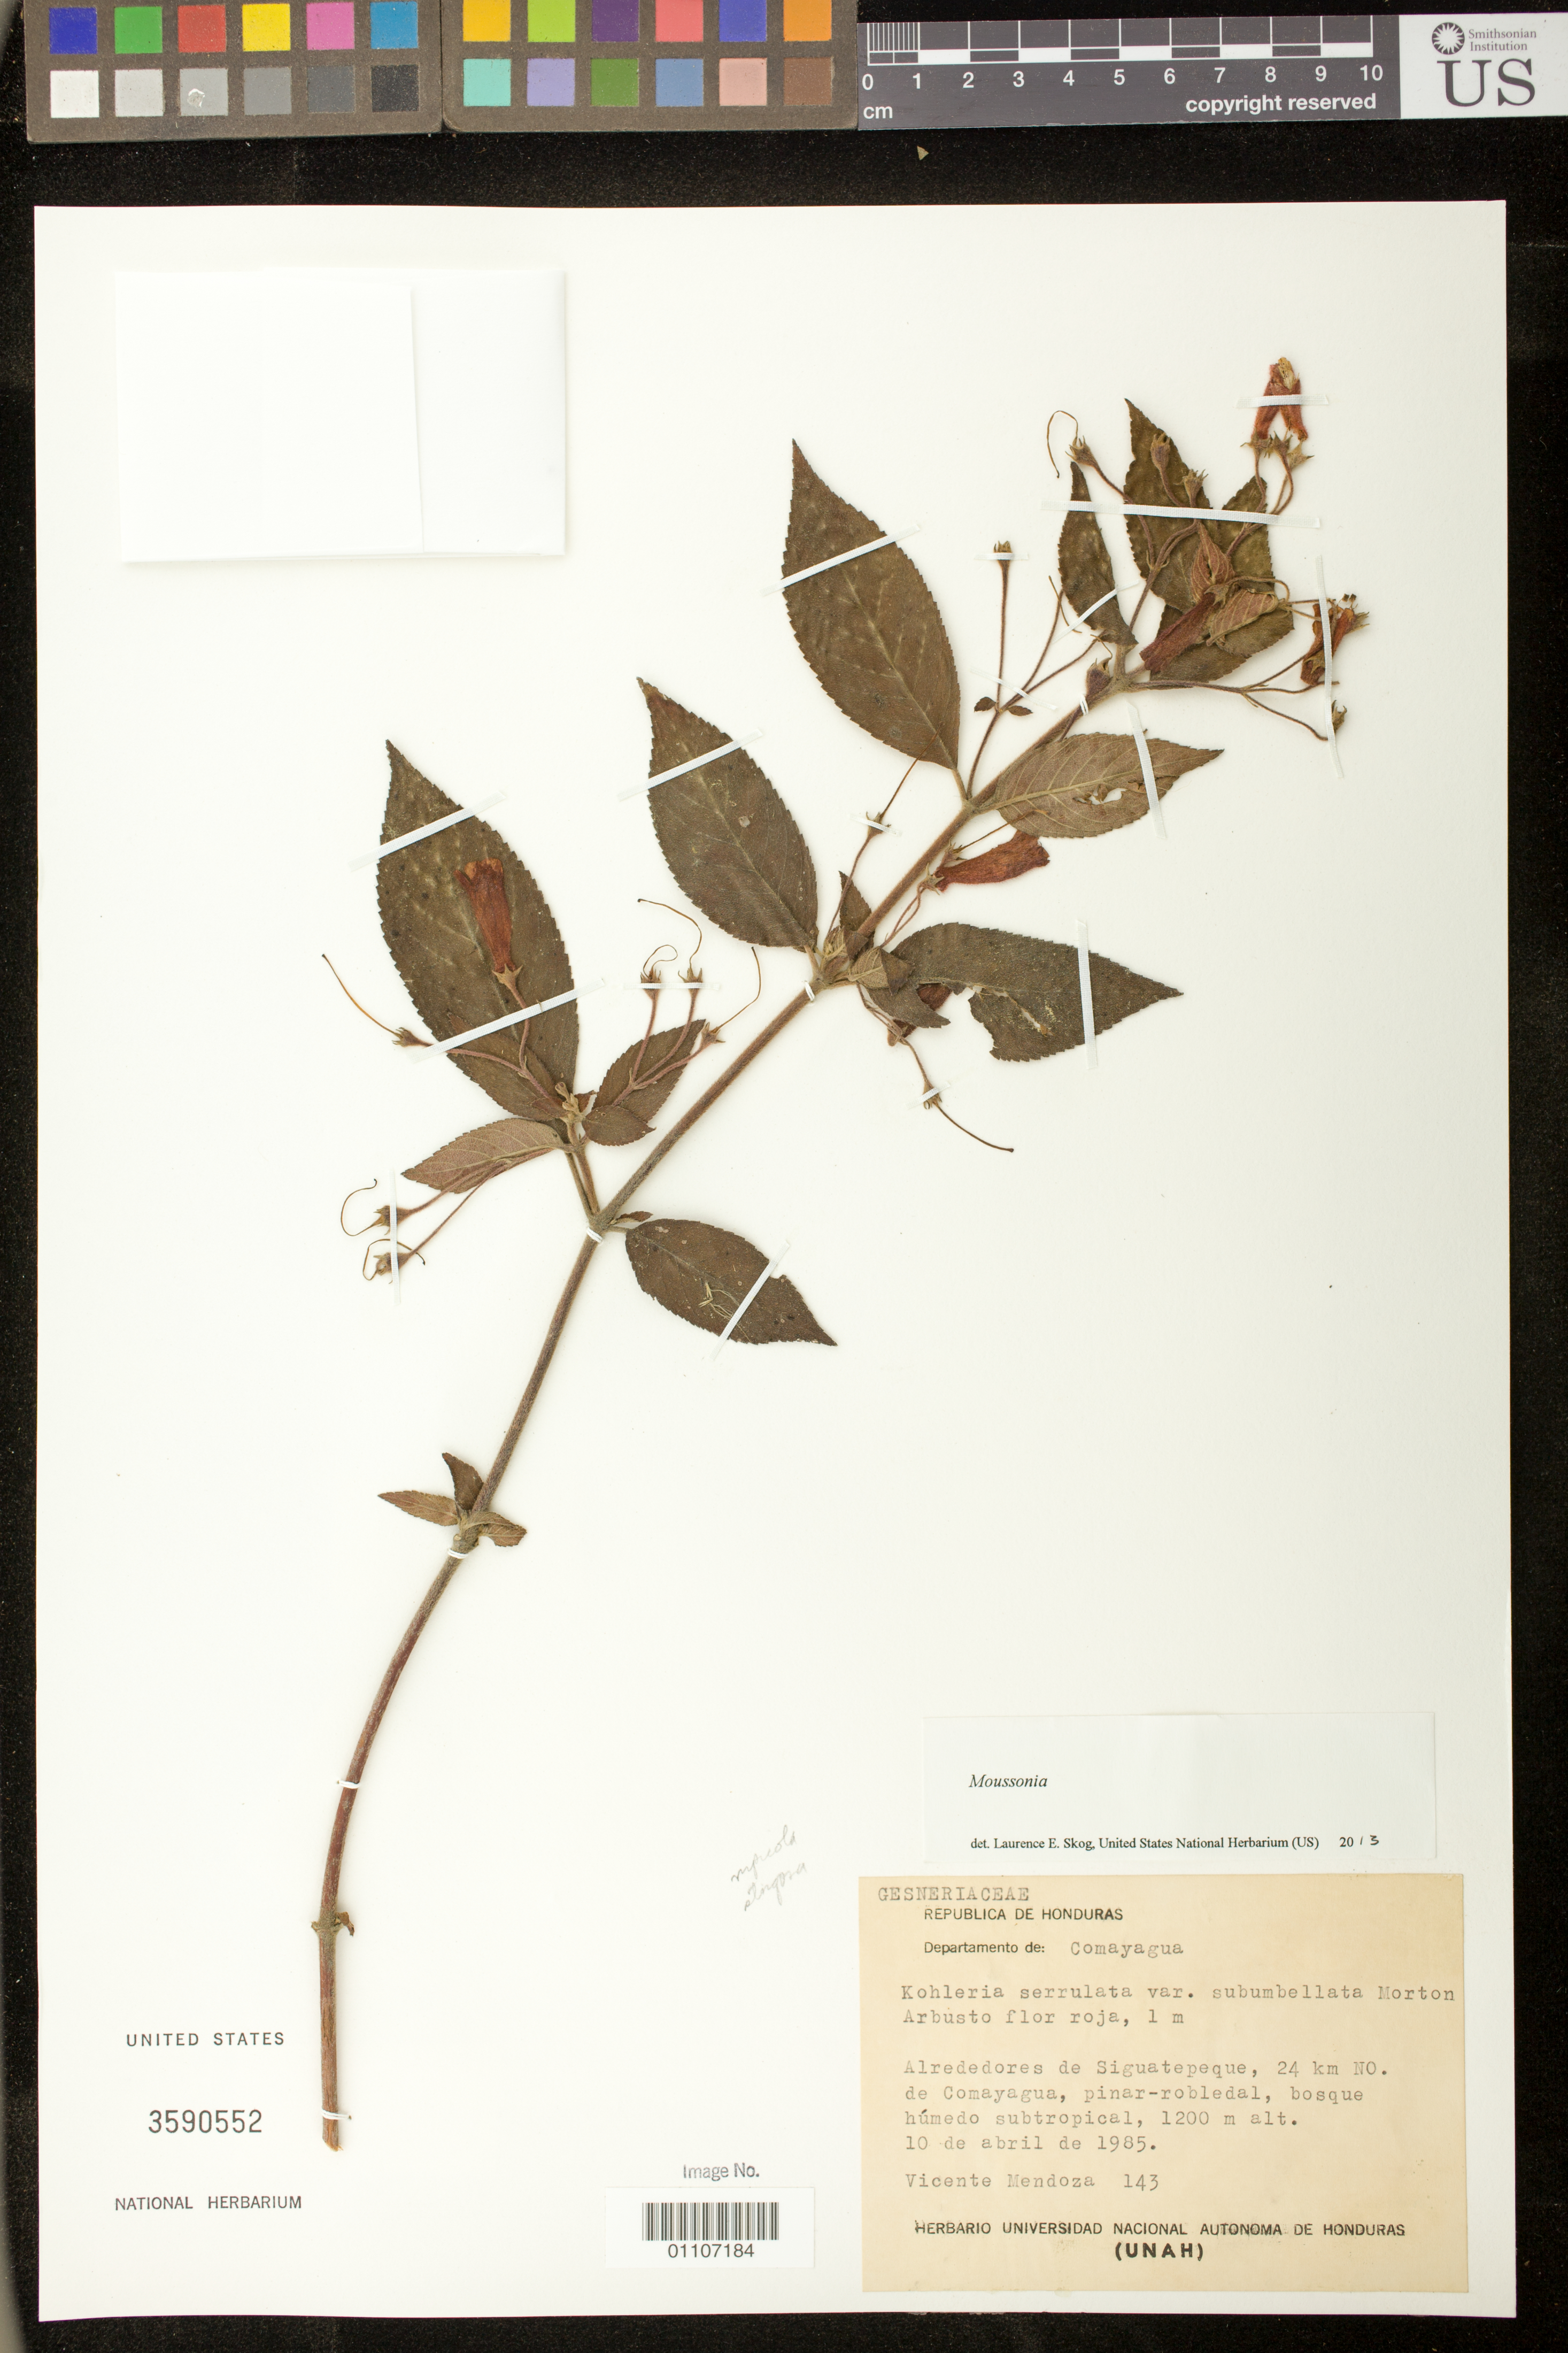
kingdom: Plantae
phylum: Tracheophyta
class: Magnoliopsida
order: Lamiales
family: Gesneriaceae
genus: Moussonia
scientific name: Moussonia sp.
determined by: Skog, Laurence E.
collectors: V. Mendoza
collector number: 143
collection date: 1985-04-10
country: Honduras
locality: Comayagua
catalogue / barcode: US 3590552